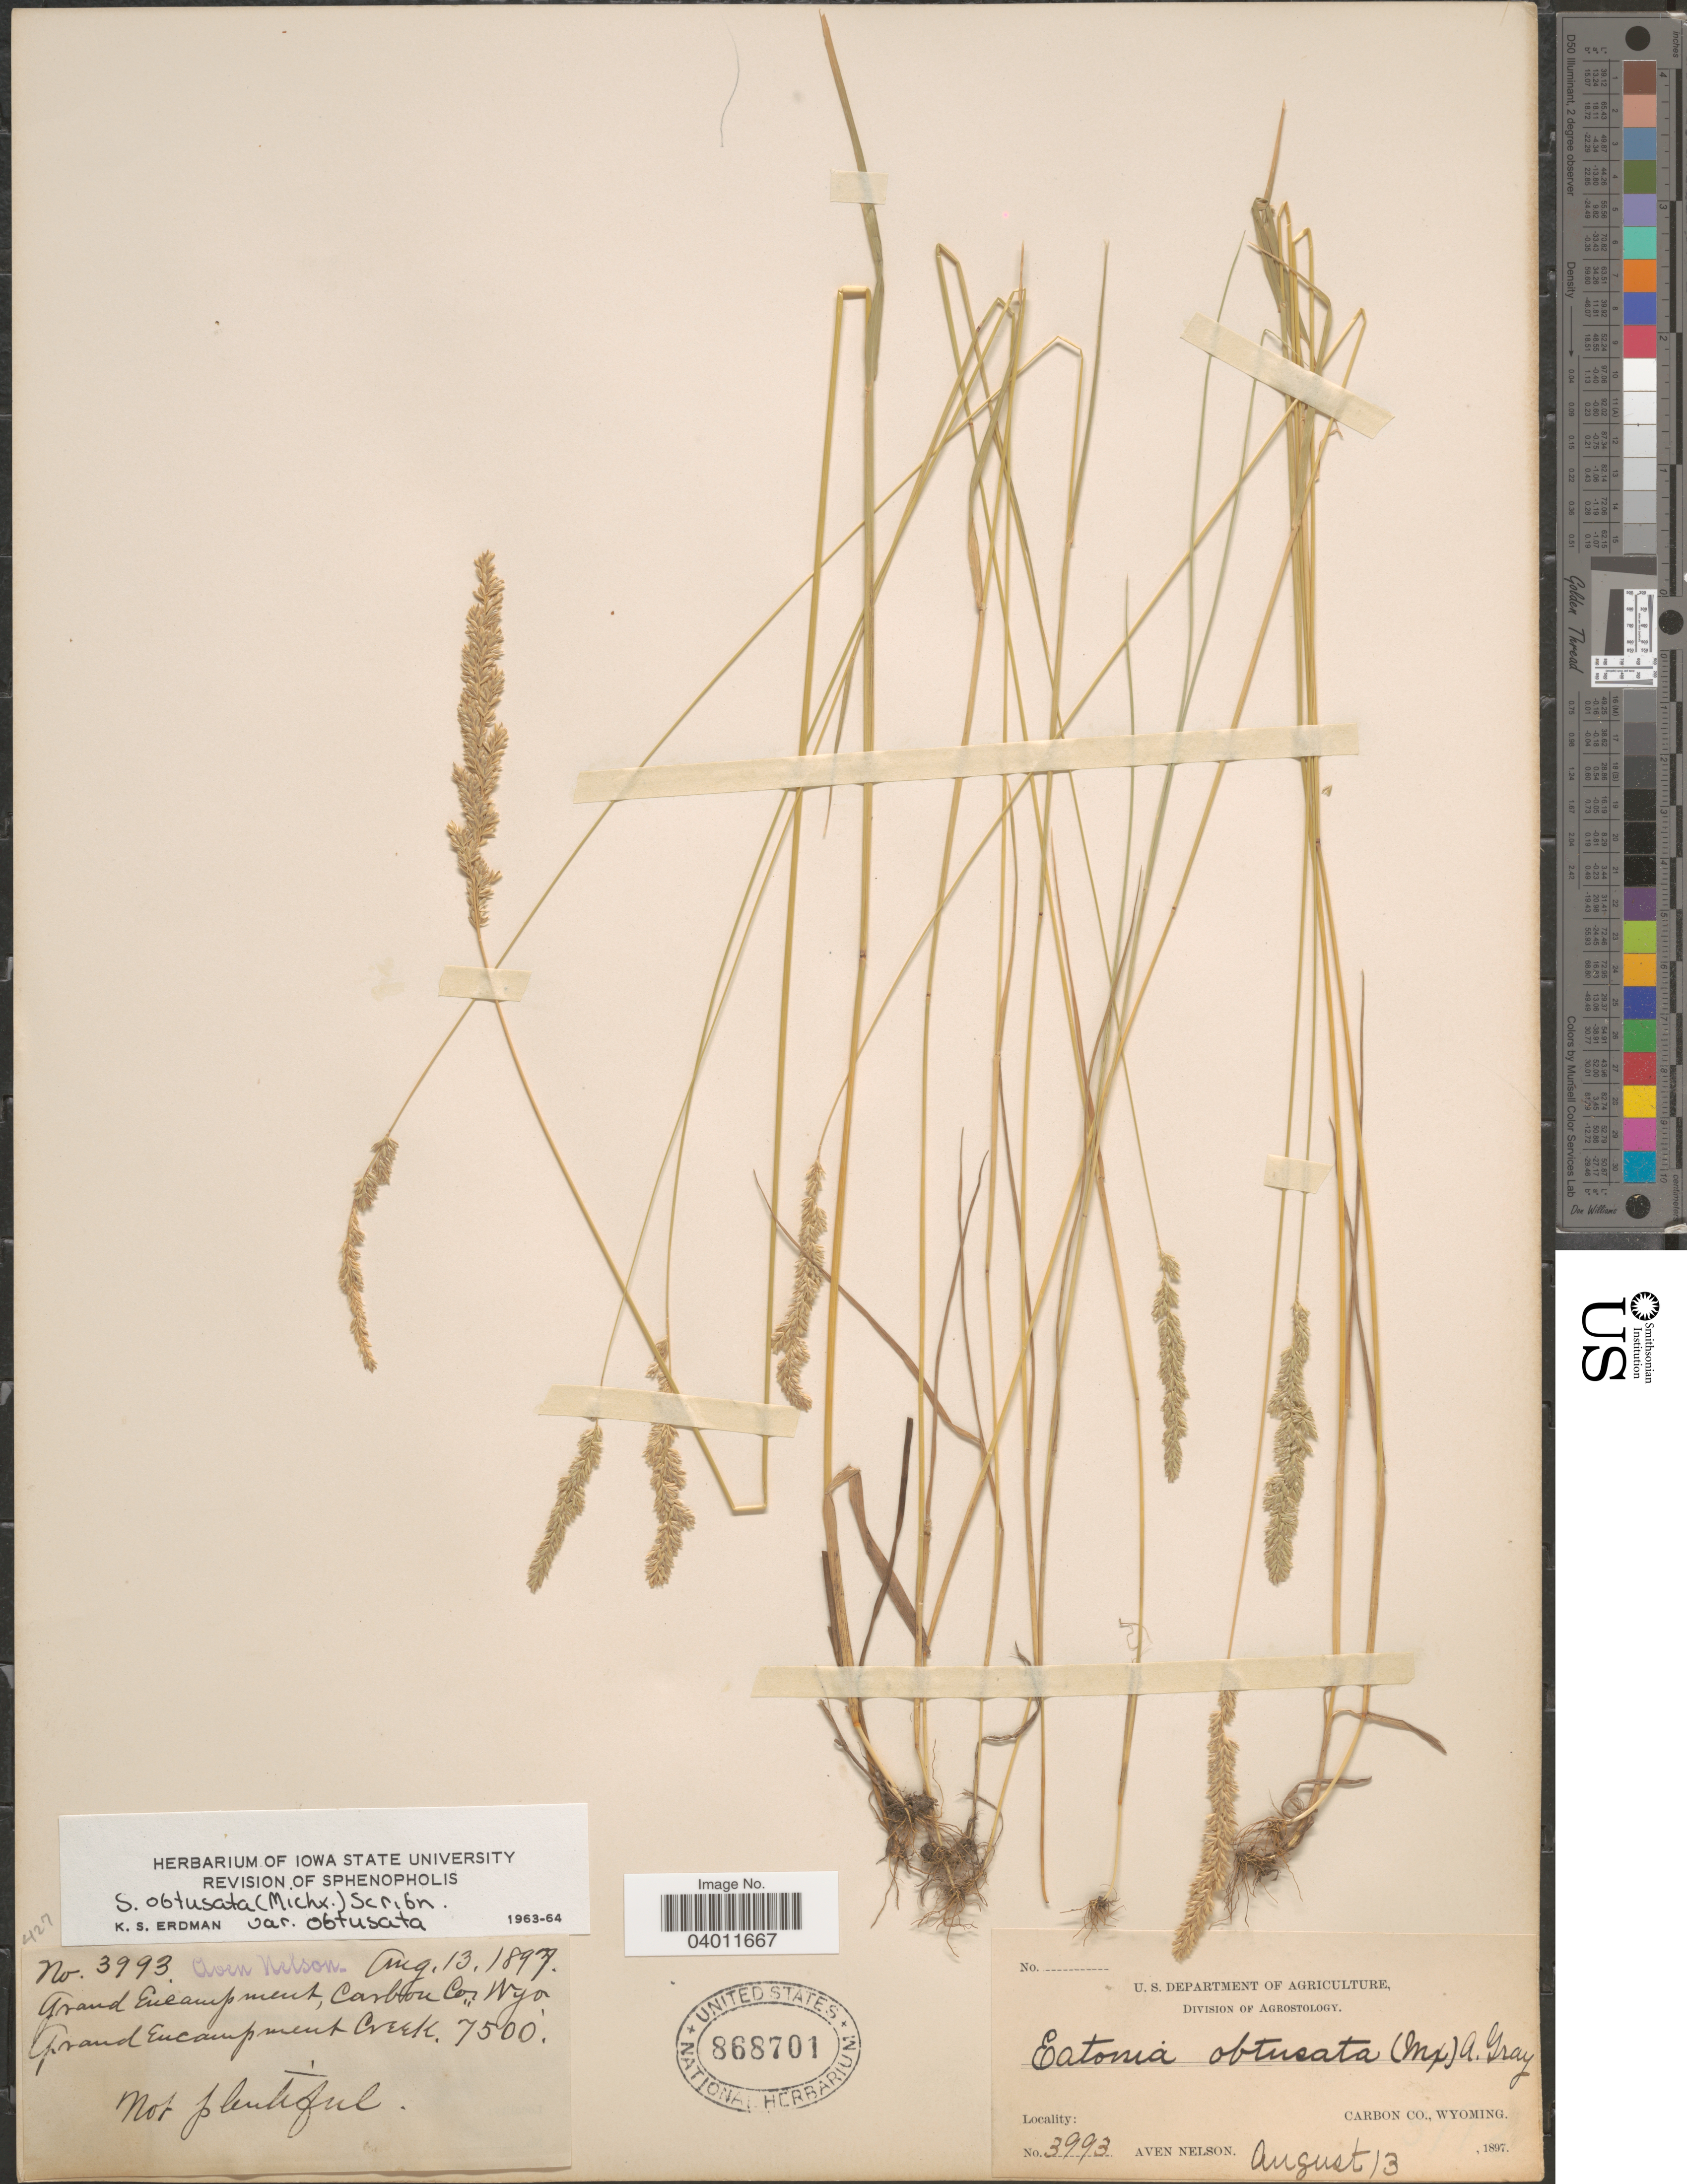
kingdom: Plantae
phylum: Tracheophyta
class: Liliopsida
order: Poales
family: Poaceae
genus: Sphenopholis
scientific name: Sphenopholis obtusata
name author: (Michx.) Scribn.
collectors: A. Nelson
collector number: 3993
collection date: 1897-08-13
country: United States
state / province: Wyoming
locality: Grand Encampment, Carbon Co. Grand Encampment Creek.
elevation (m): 2286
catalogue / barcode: US 868701